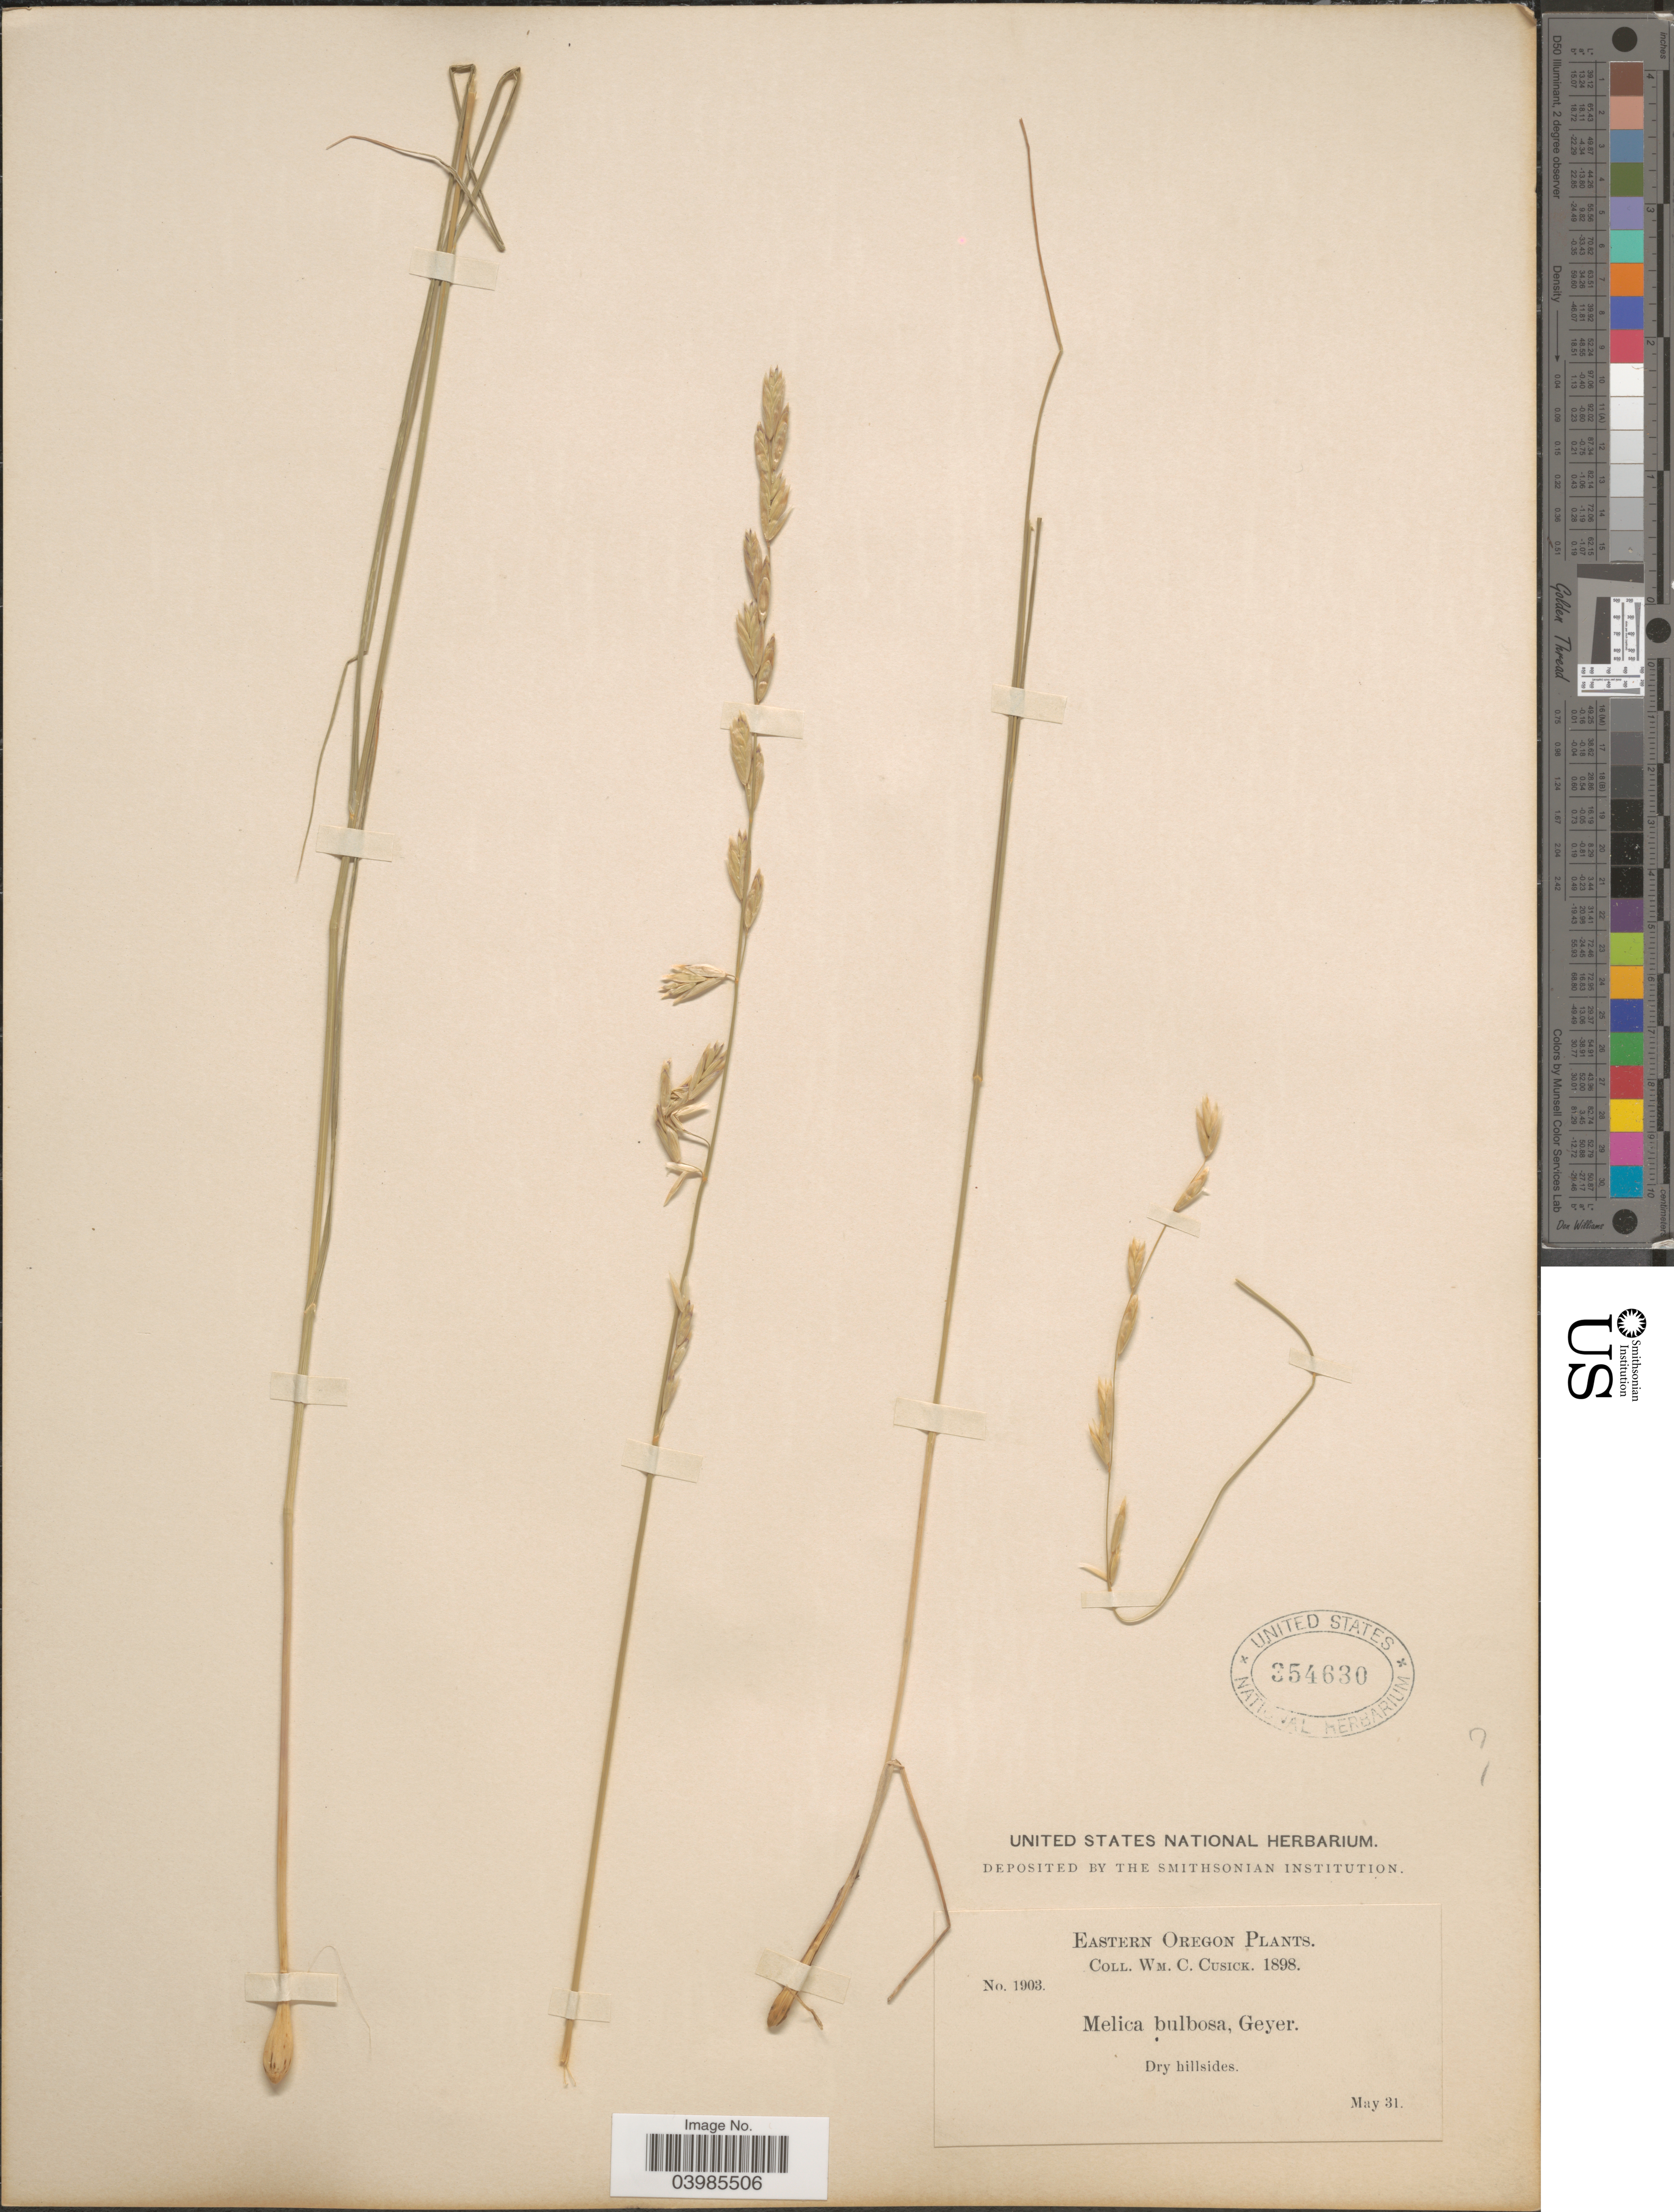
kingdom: Plantae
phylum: Tracheophyta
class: Liliopsida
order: Poales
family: Poaceae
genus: Melica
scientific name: Melica bulbosa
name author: Geyer ex Porter & J.M. Coult.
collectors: W. C. Cusick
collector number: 1903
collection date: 1898-05-31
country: United States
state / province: Oregon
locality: Eastern Oregon. Dry hillsides.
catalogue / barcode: US 354630